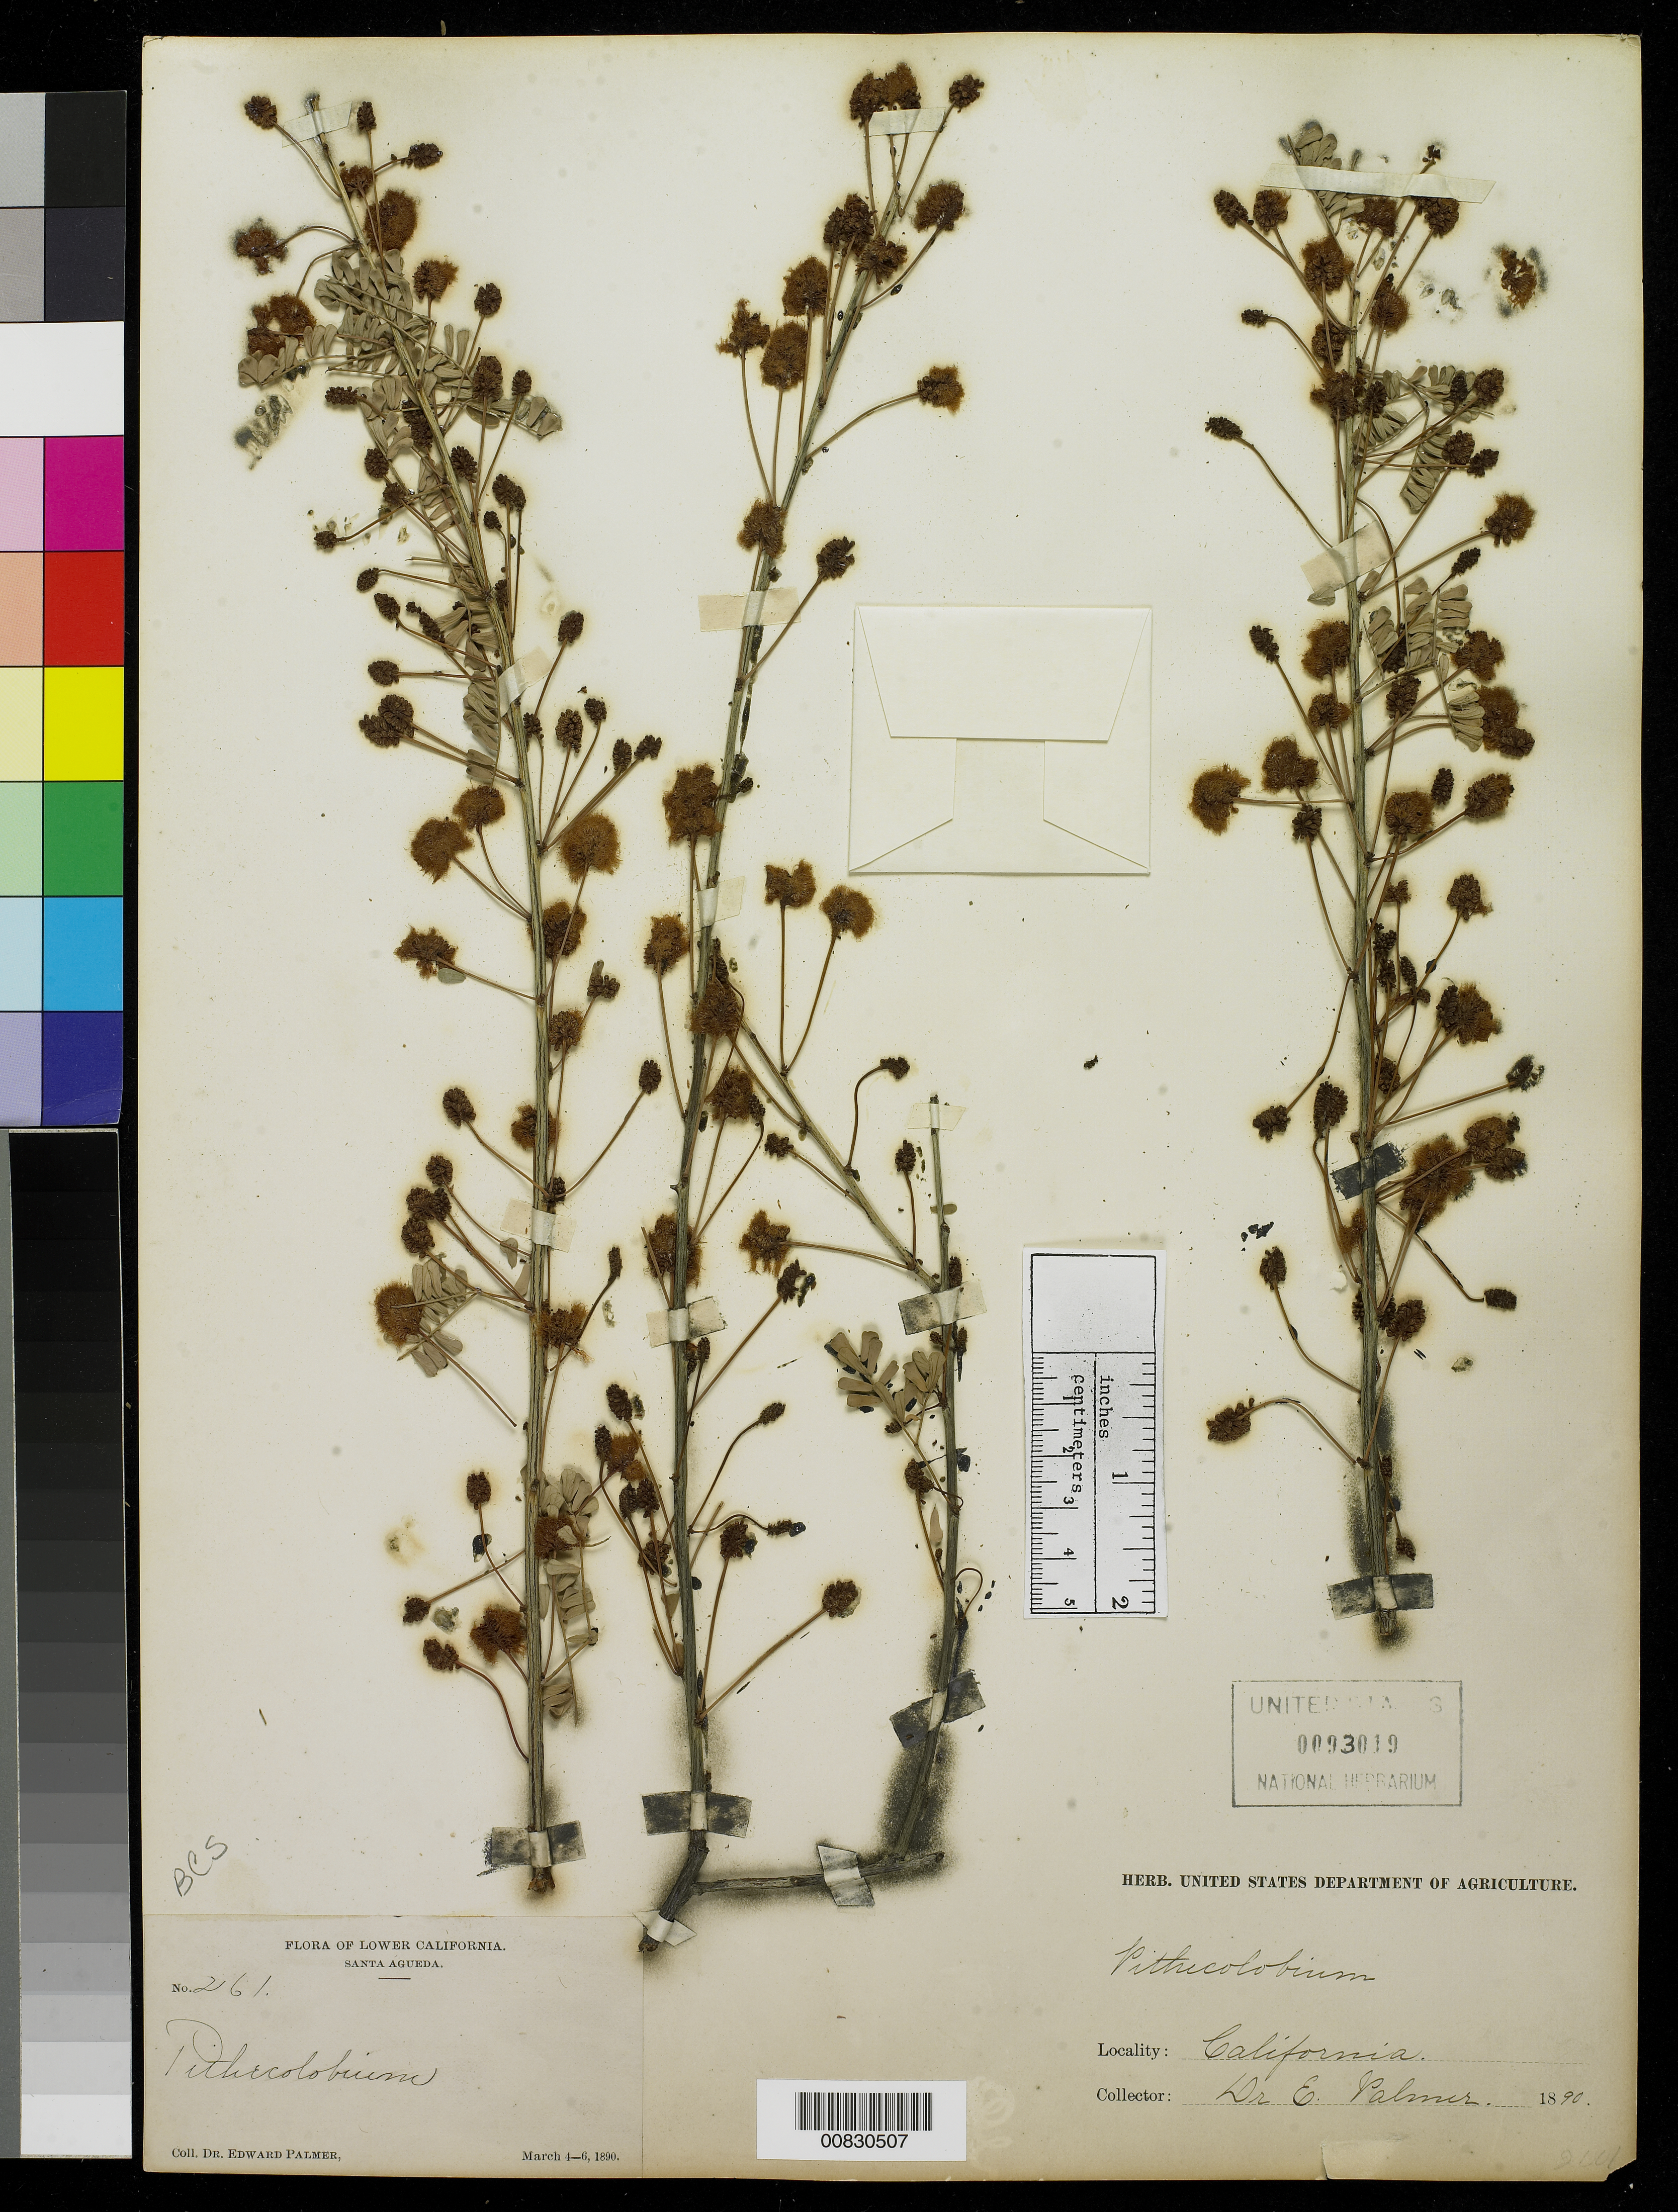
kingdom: Plantae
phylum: Tracheophyta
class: Magnoliopsida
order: Fabales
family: Fabaceae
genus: Senegalia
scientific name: Senegalia peninsularis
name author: Britton & Rose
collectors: E. Palmer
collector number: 261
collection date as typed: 04 Mar 1890 to 06 Mar 1890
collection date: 1890-03-04/1890-03-06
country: Mexico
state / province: Baja California Sur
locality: Santa Agueda, Baja California Sur.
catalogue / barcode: US 93019